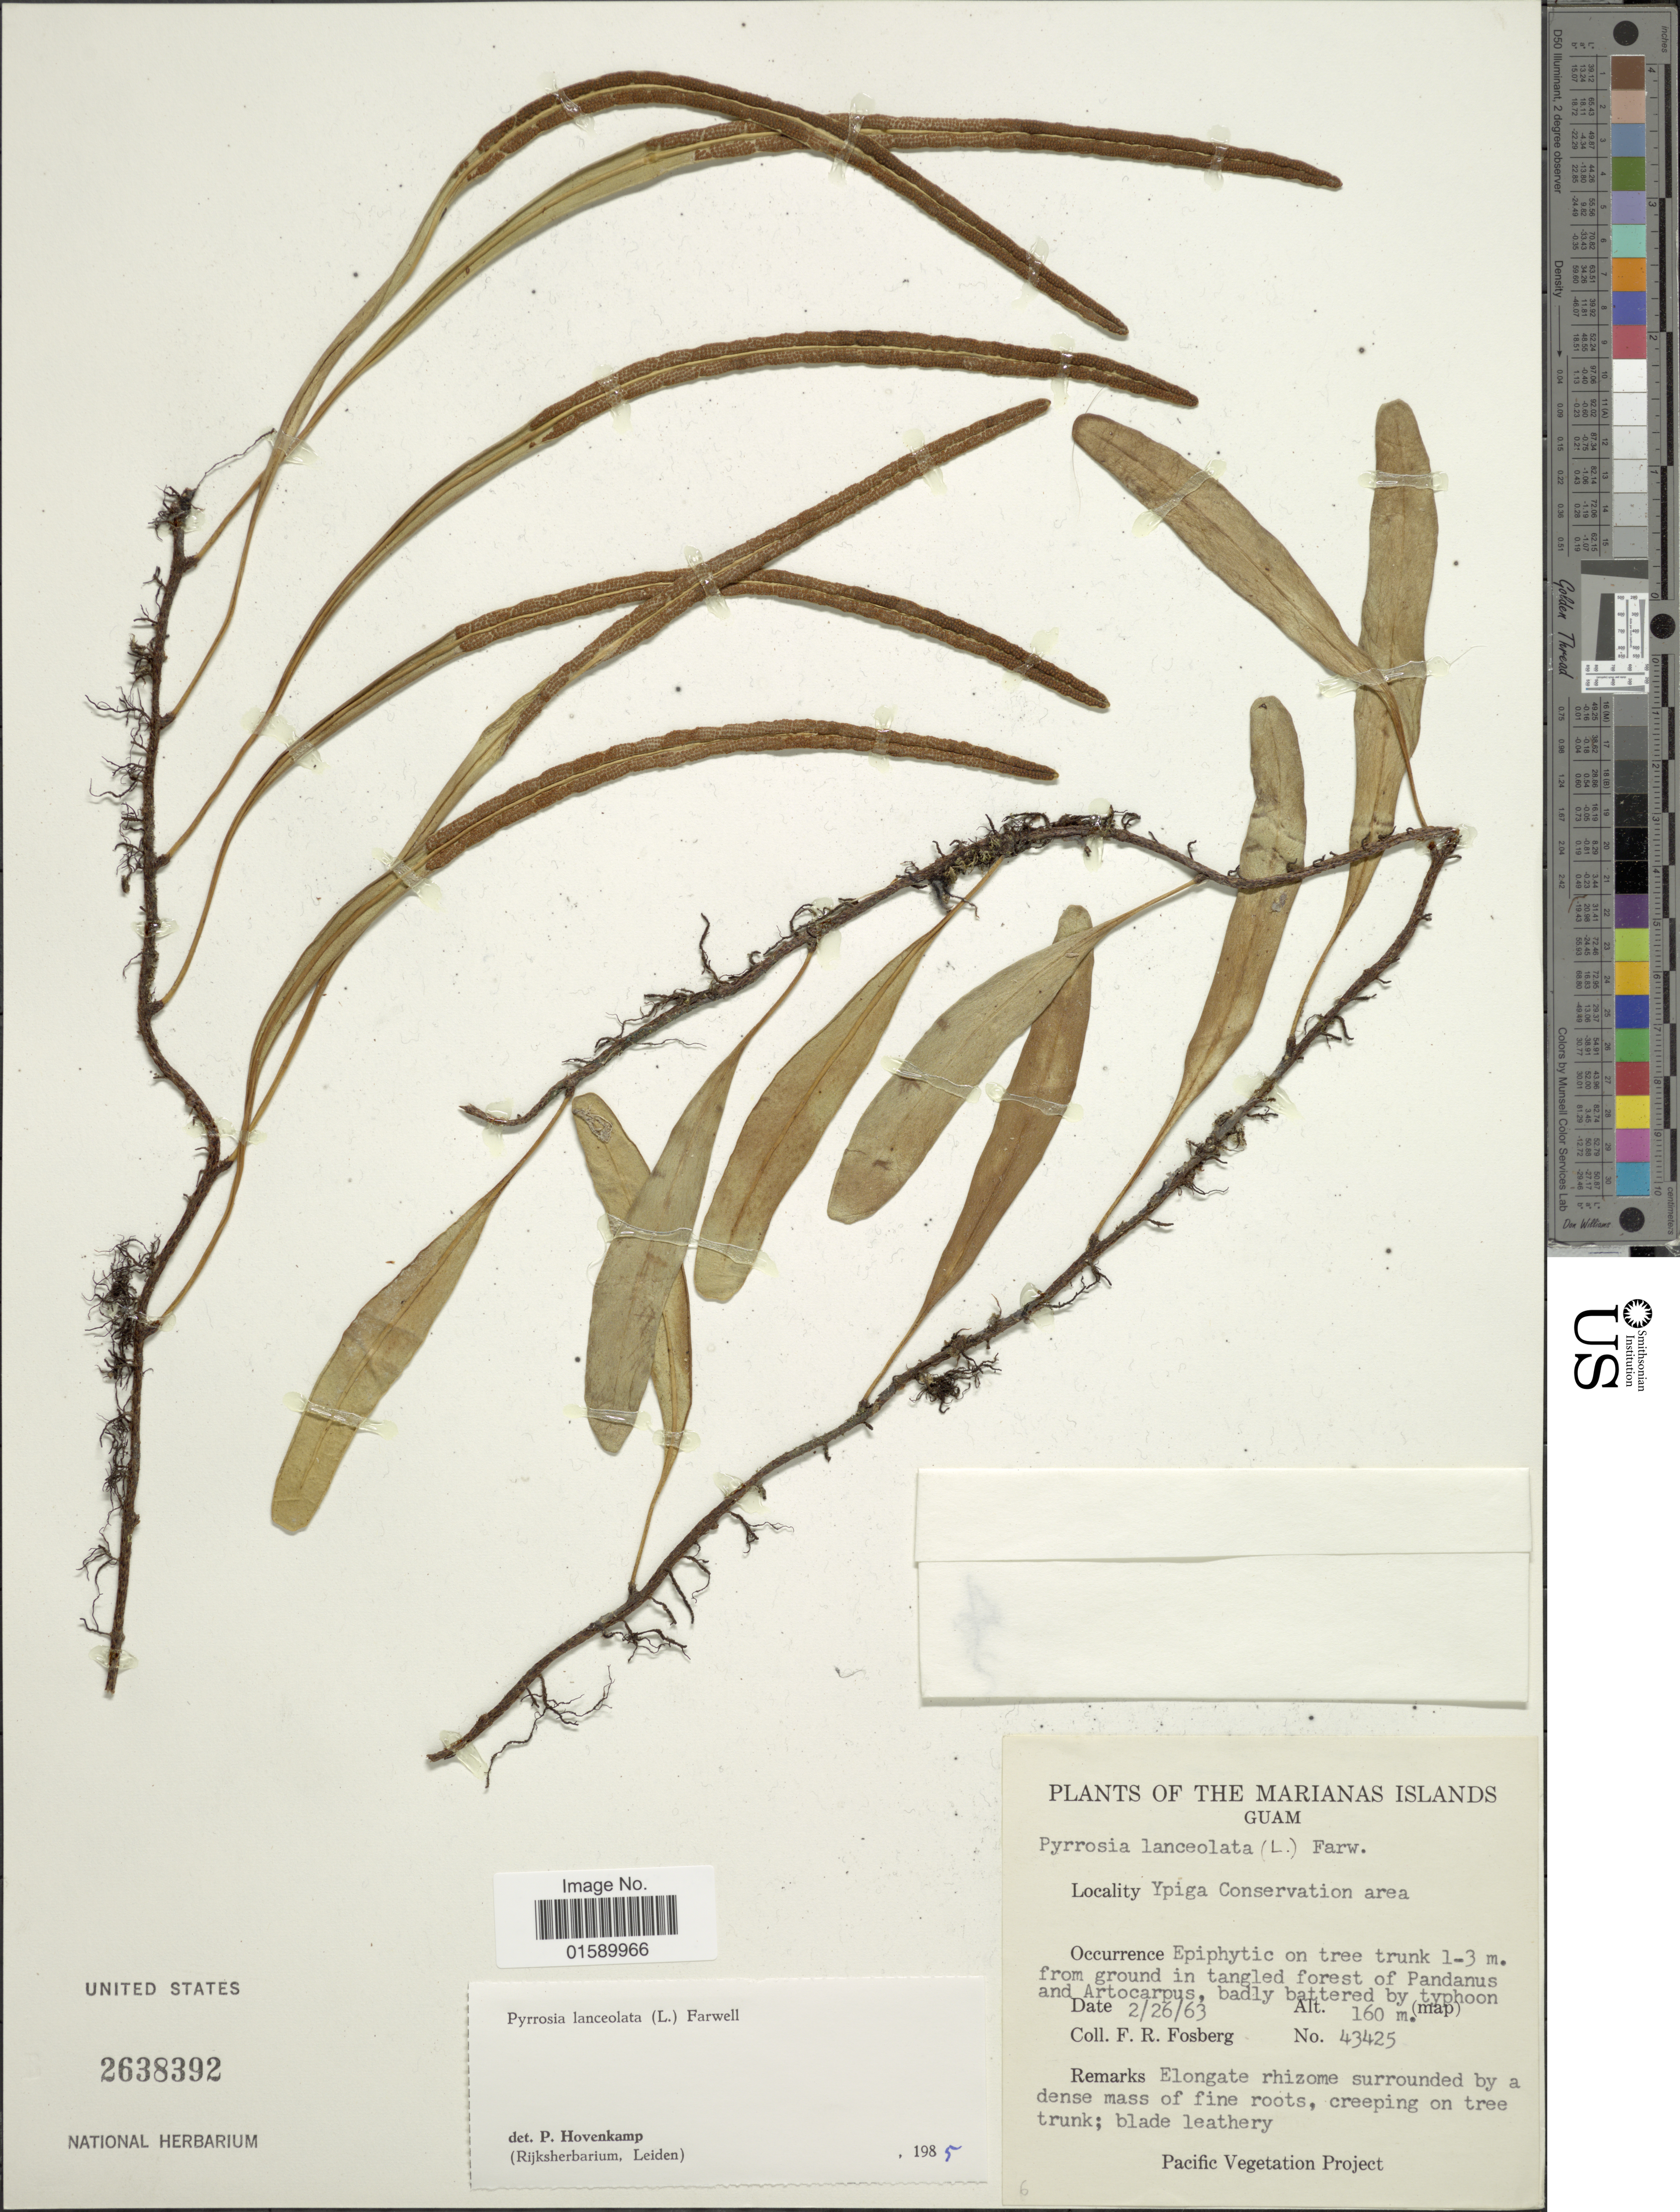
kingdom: Plantae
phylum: Tracheophyta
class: Polypodiopsida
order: Polypodiales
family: Polypodiaceae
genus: Pyrrosia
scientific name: Pyrrosia lanceolata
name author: (L.) Farw.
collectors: F. R. Fosberg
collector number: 43425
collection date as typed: Transcribed d/m/y: 26/2/63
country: Guam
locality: Marianas Islands, Guam. Ypiga Conservation area.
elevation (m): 160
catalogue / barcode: US 2638392